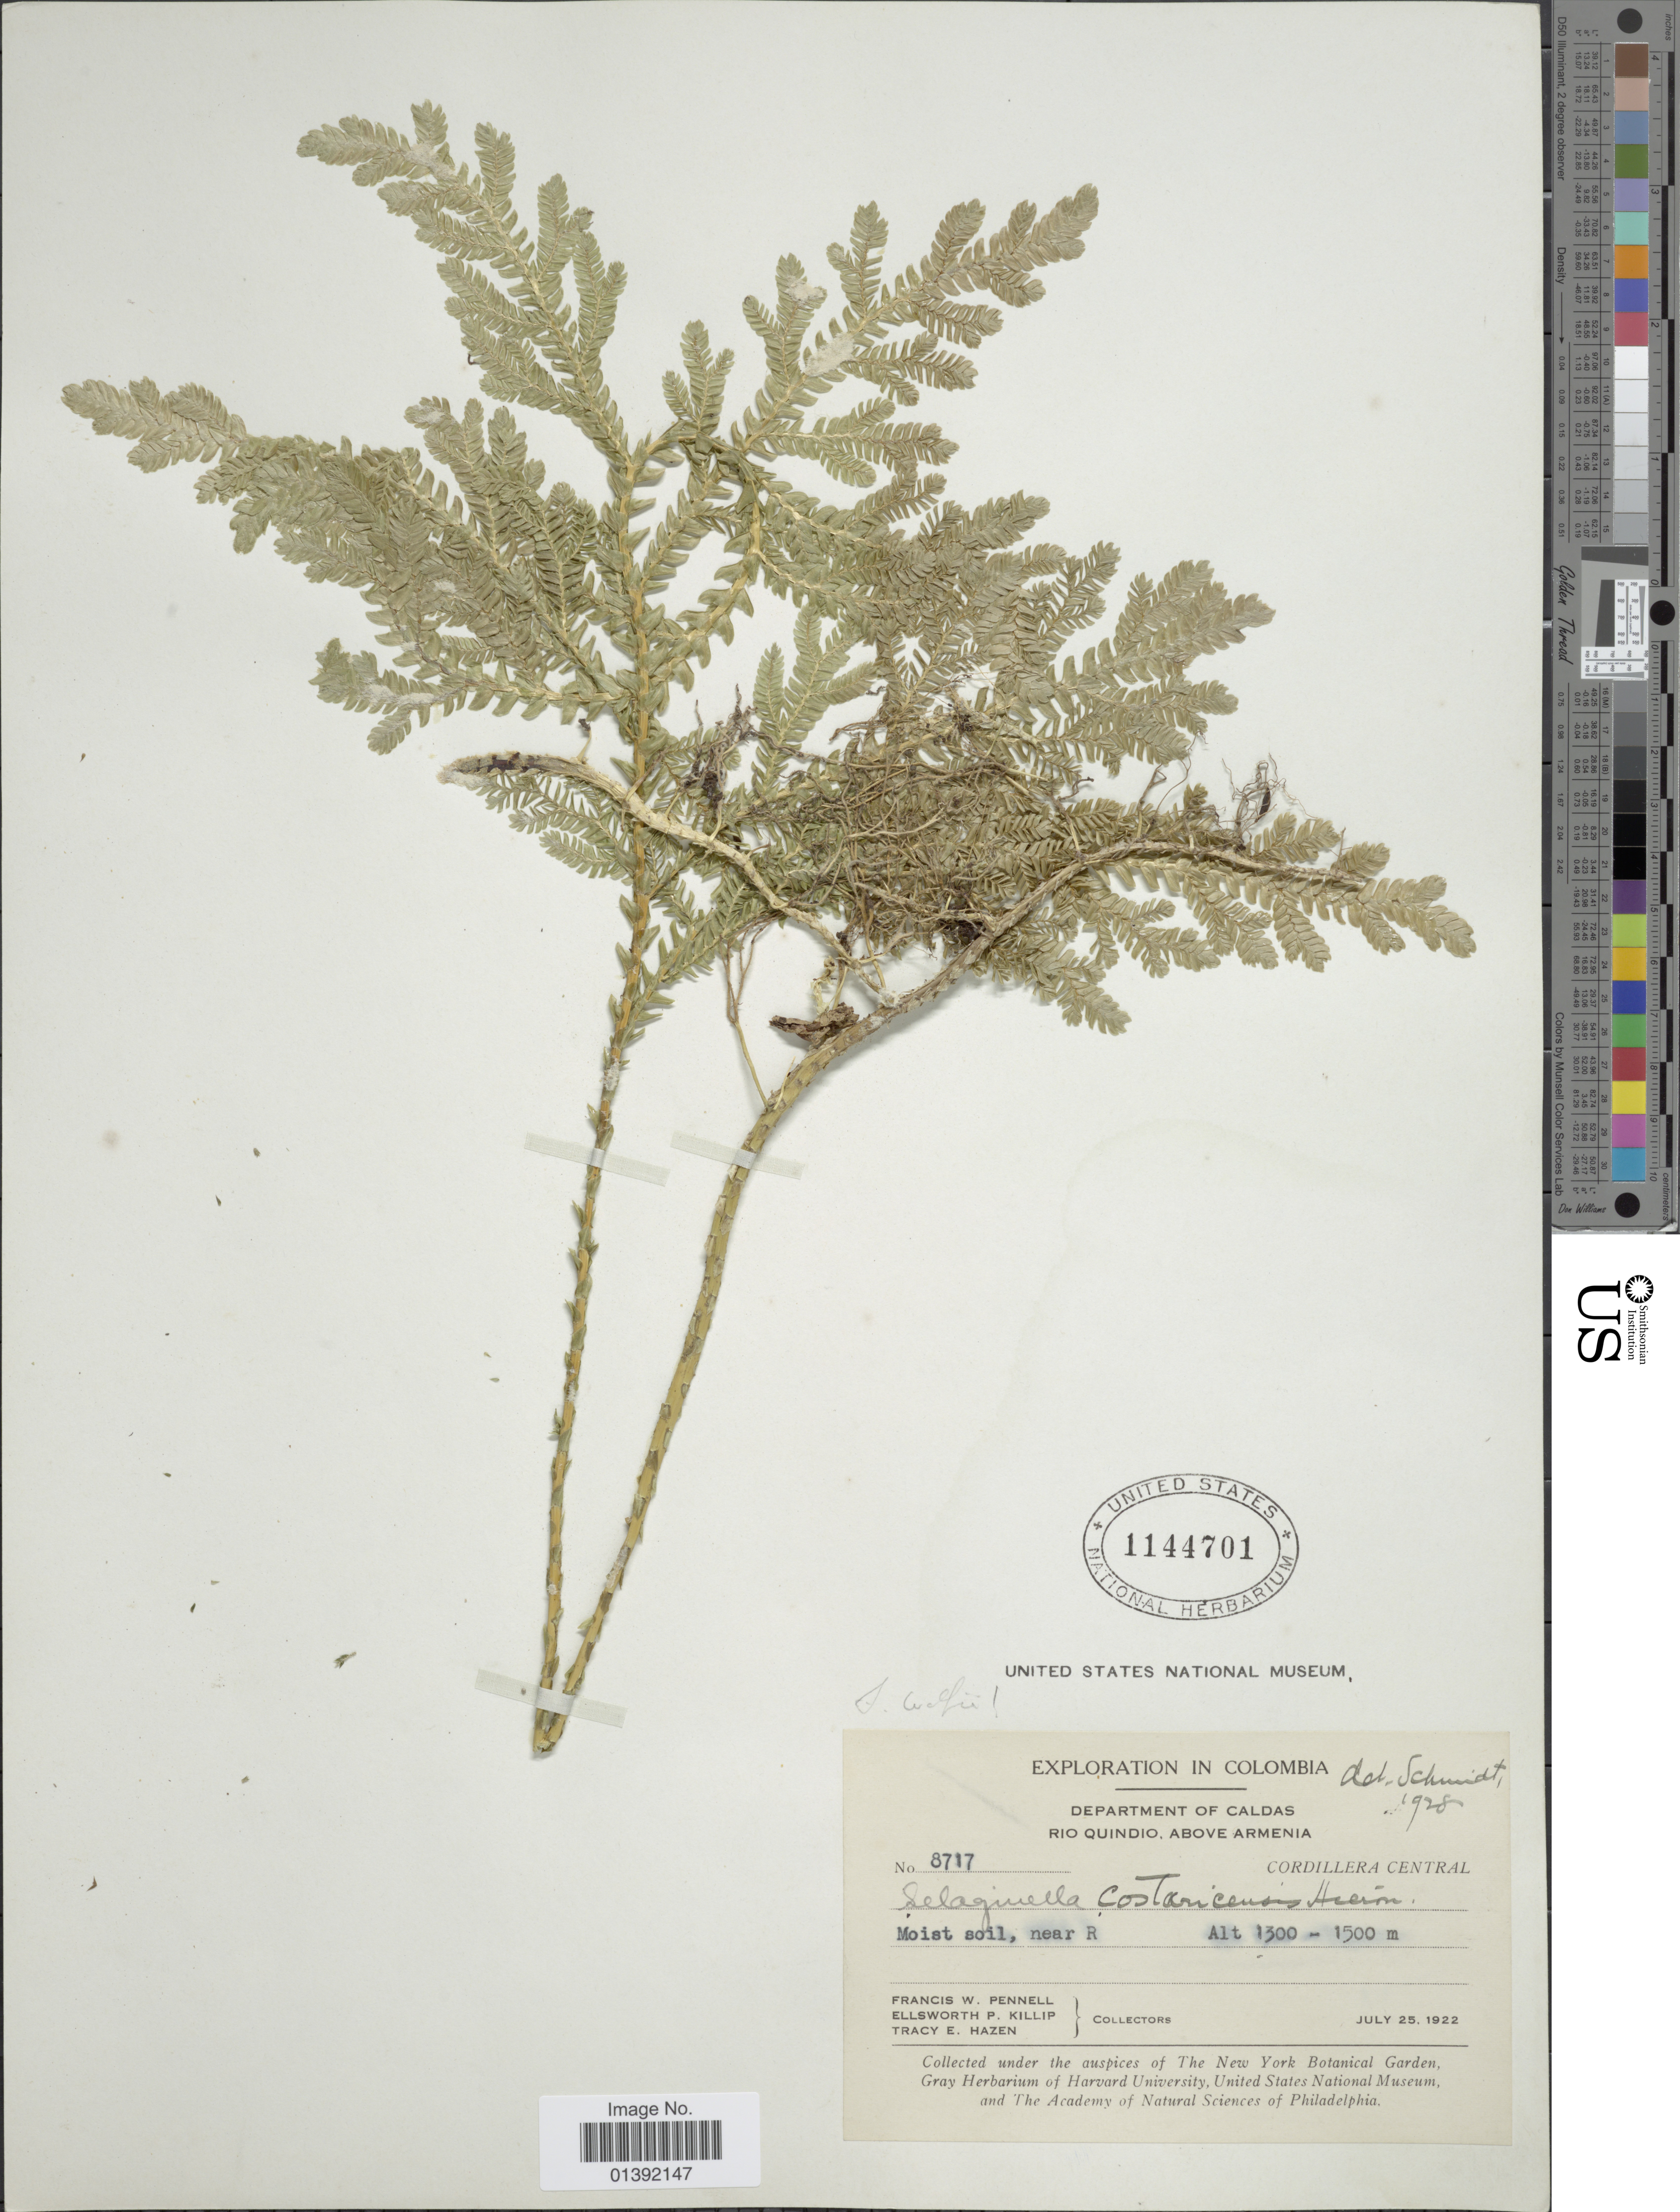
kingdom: Plantae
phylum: Tracheophyta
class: Lycopodiopsida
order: Selaginellales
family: Selaginellaceae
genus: Selaginella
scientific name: Selaginella wolffii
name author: Sodiro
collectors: F. W. Pennell, E. P. Killip & T. E. Hazen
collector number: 8717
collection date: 1922-07-25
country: Colombia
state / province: Caldas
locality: Rio Quindio, above Armenia, near R.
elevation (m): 1300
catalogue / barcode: US 1144701